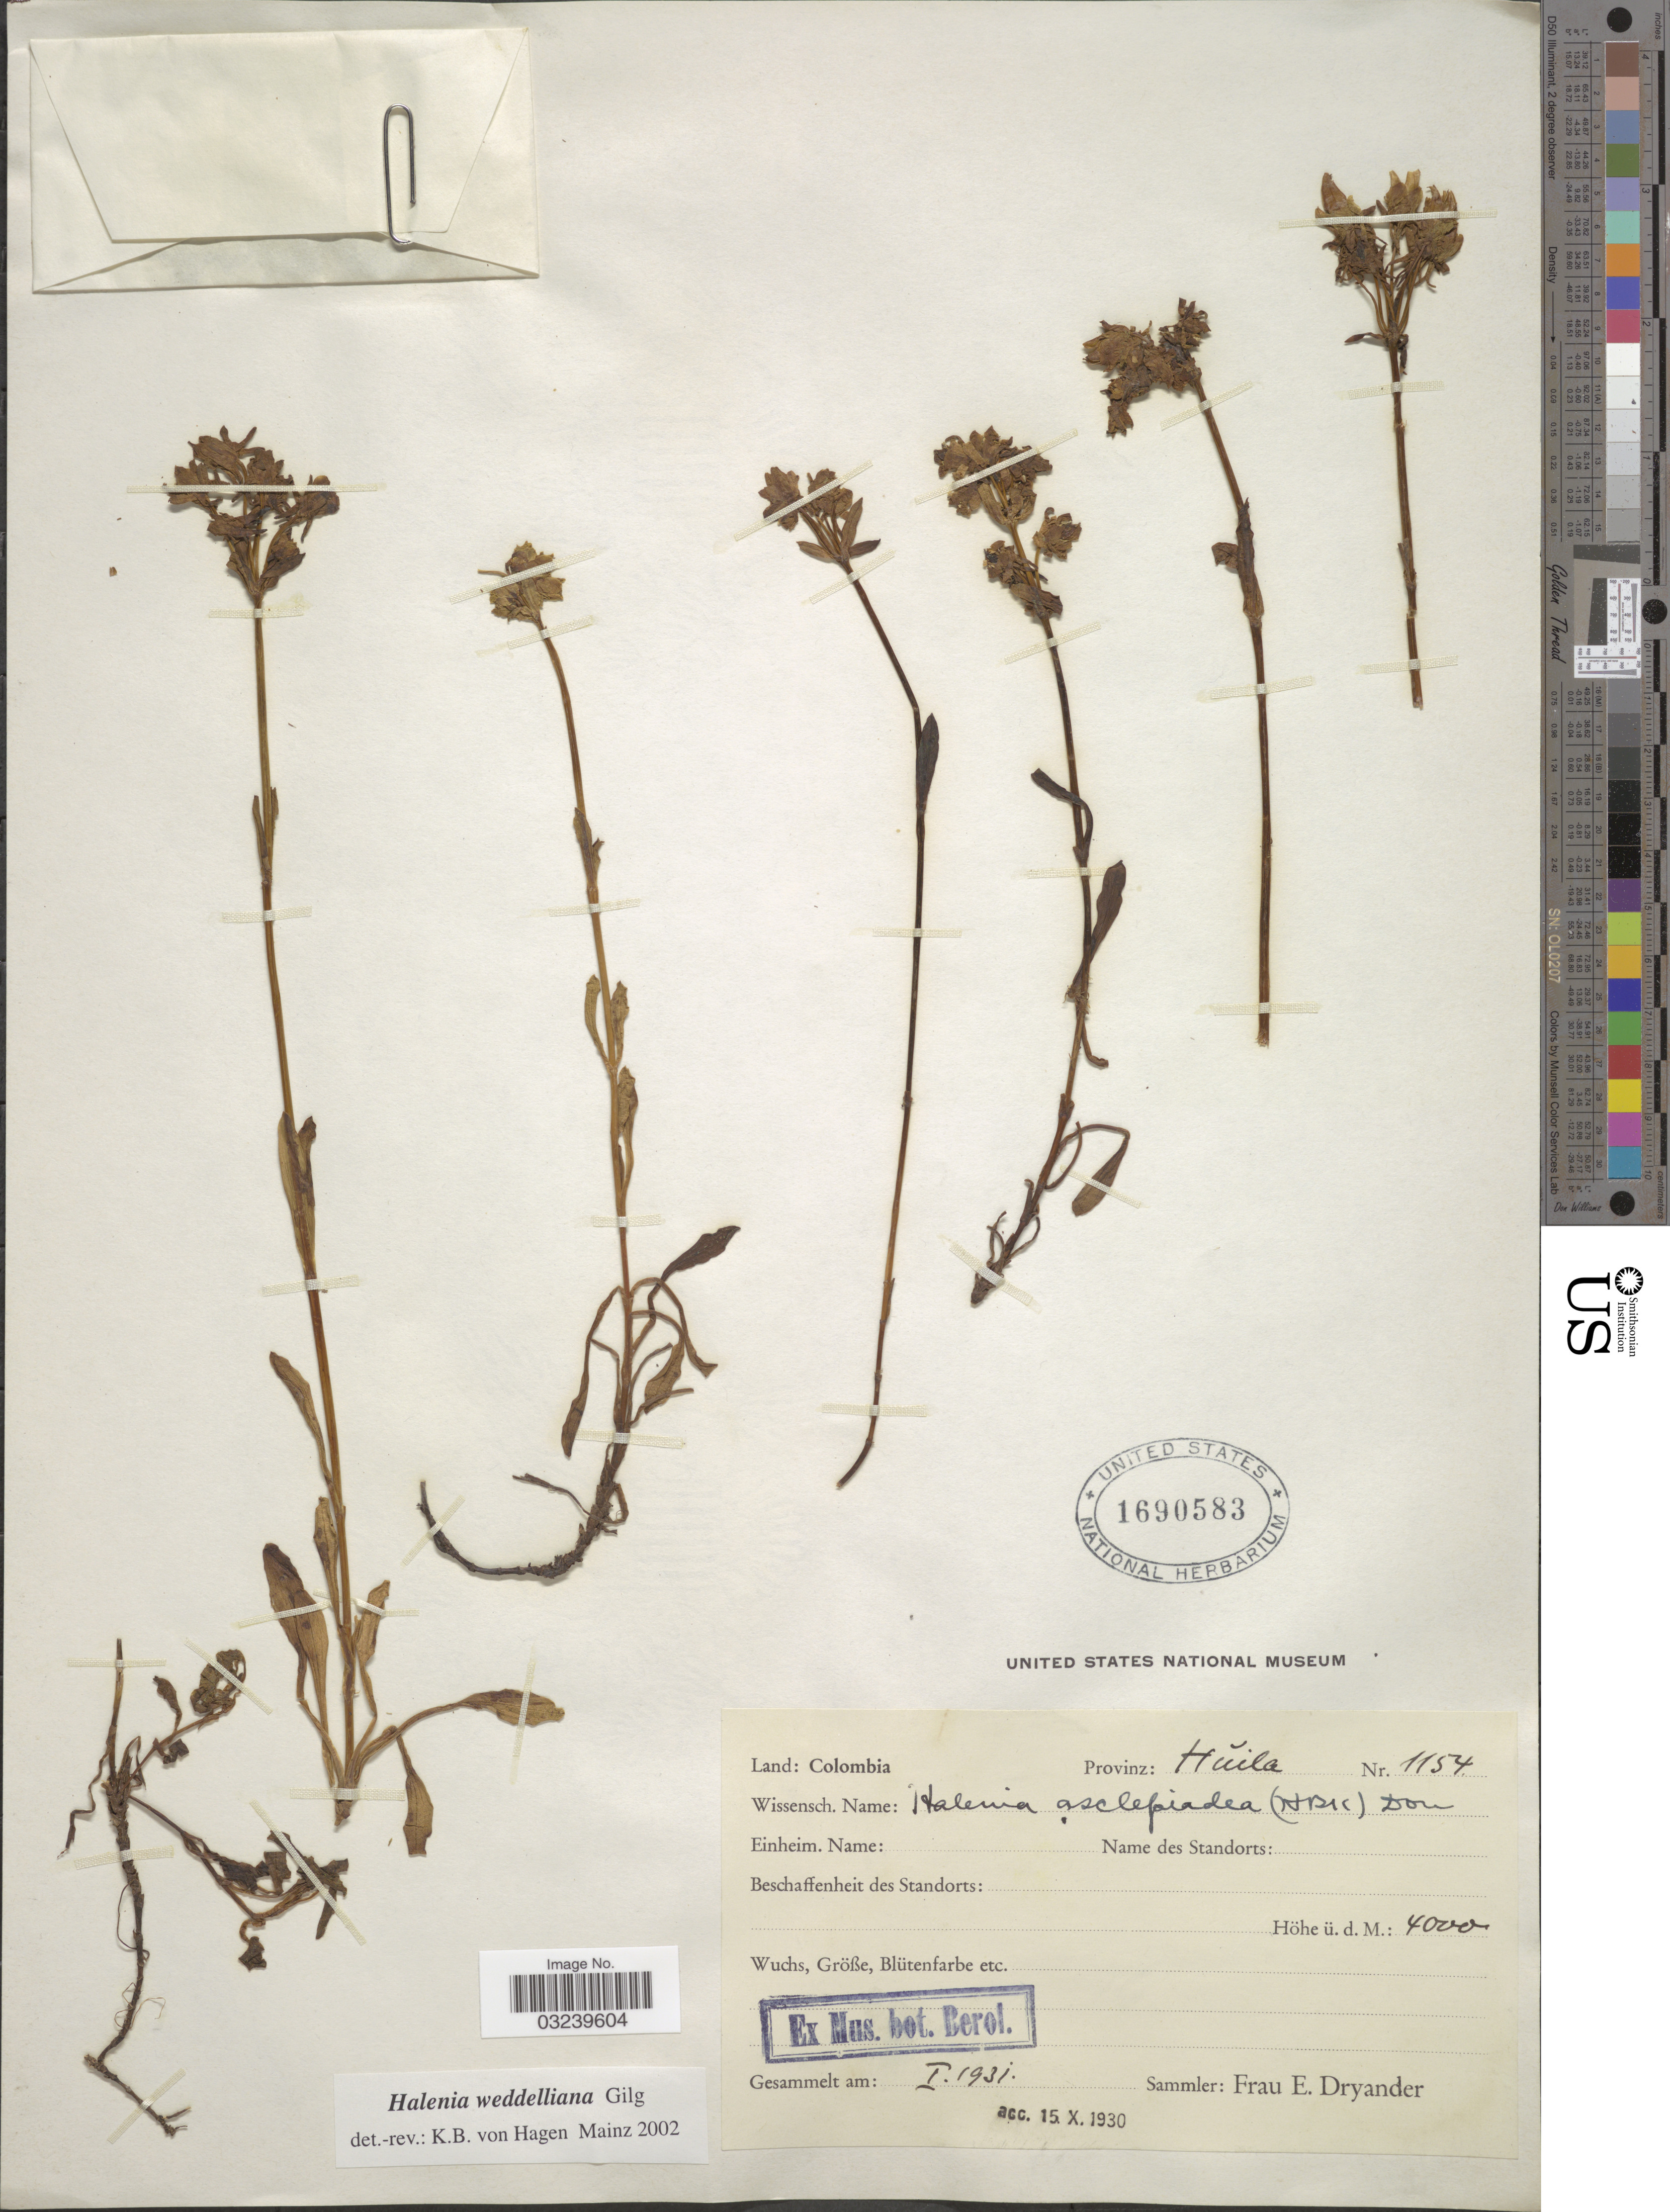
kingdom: Plantae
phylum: Tracheophyta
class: Magnoliopsida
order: Gentianales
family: Gentianaceae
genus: Halenia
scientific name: Halenia weddelliana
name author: Gilg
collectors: F. Dryander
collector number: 1154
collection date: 1931-01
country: Colombia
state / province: Huila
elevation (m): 4000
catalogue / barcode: US 1690583